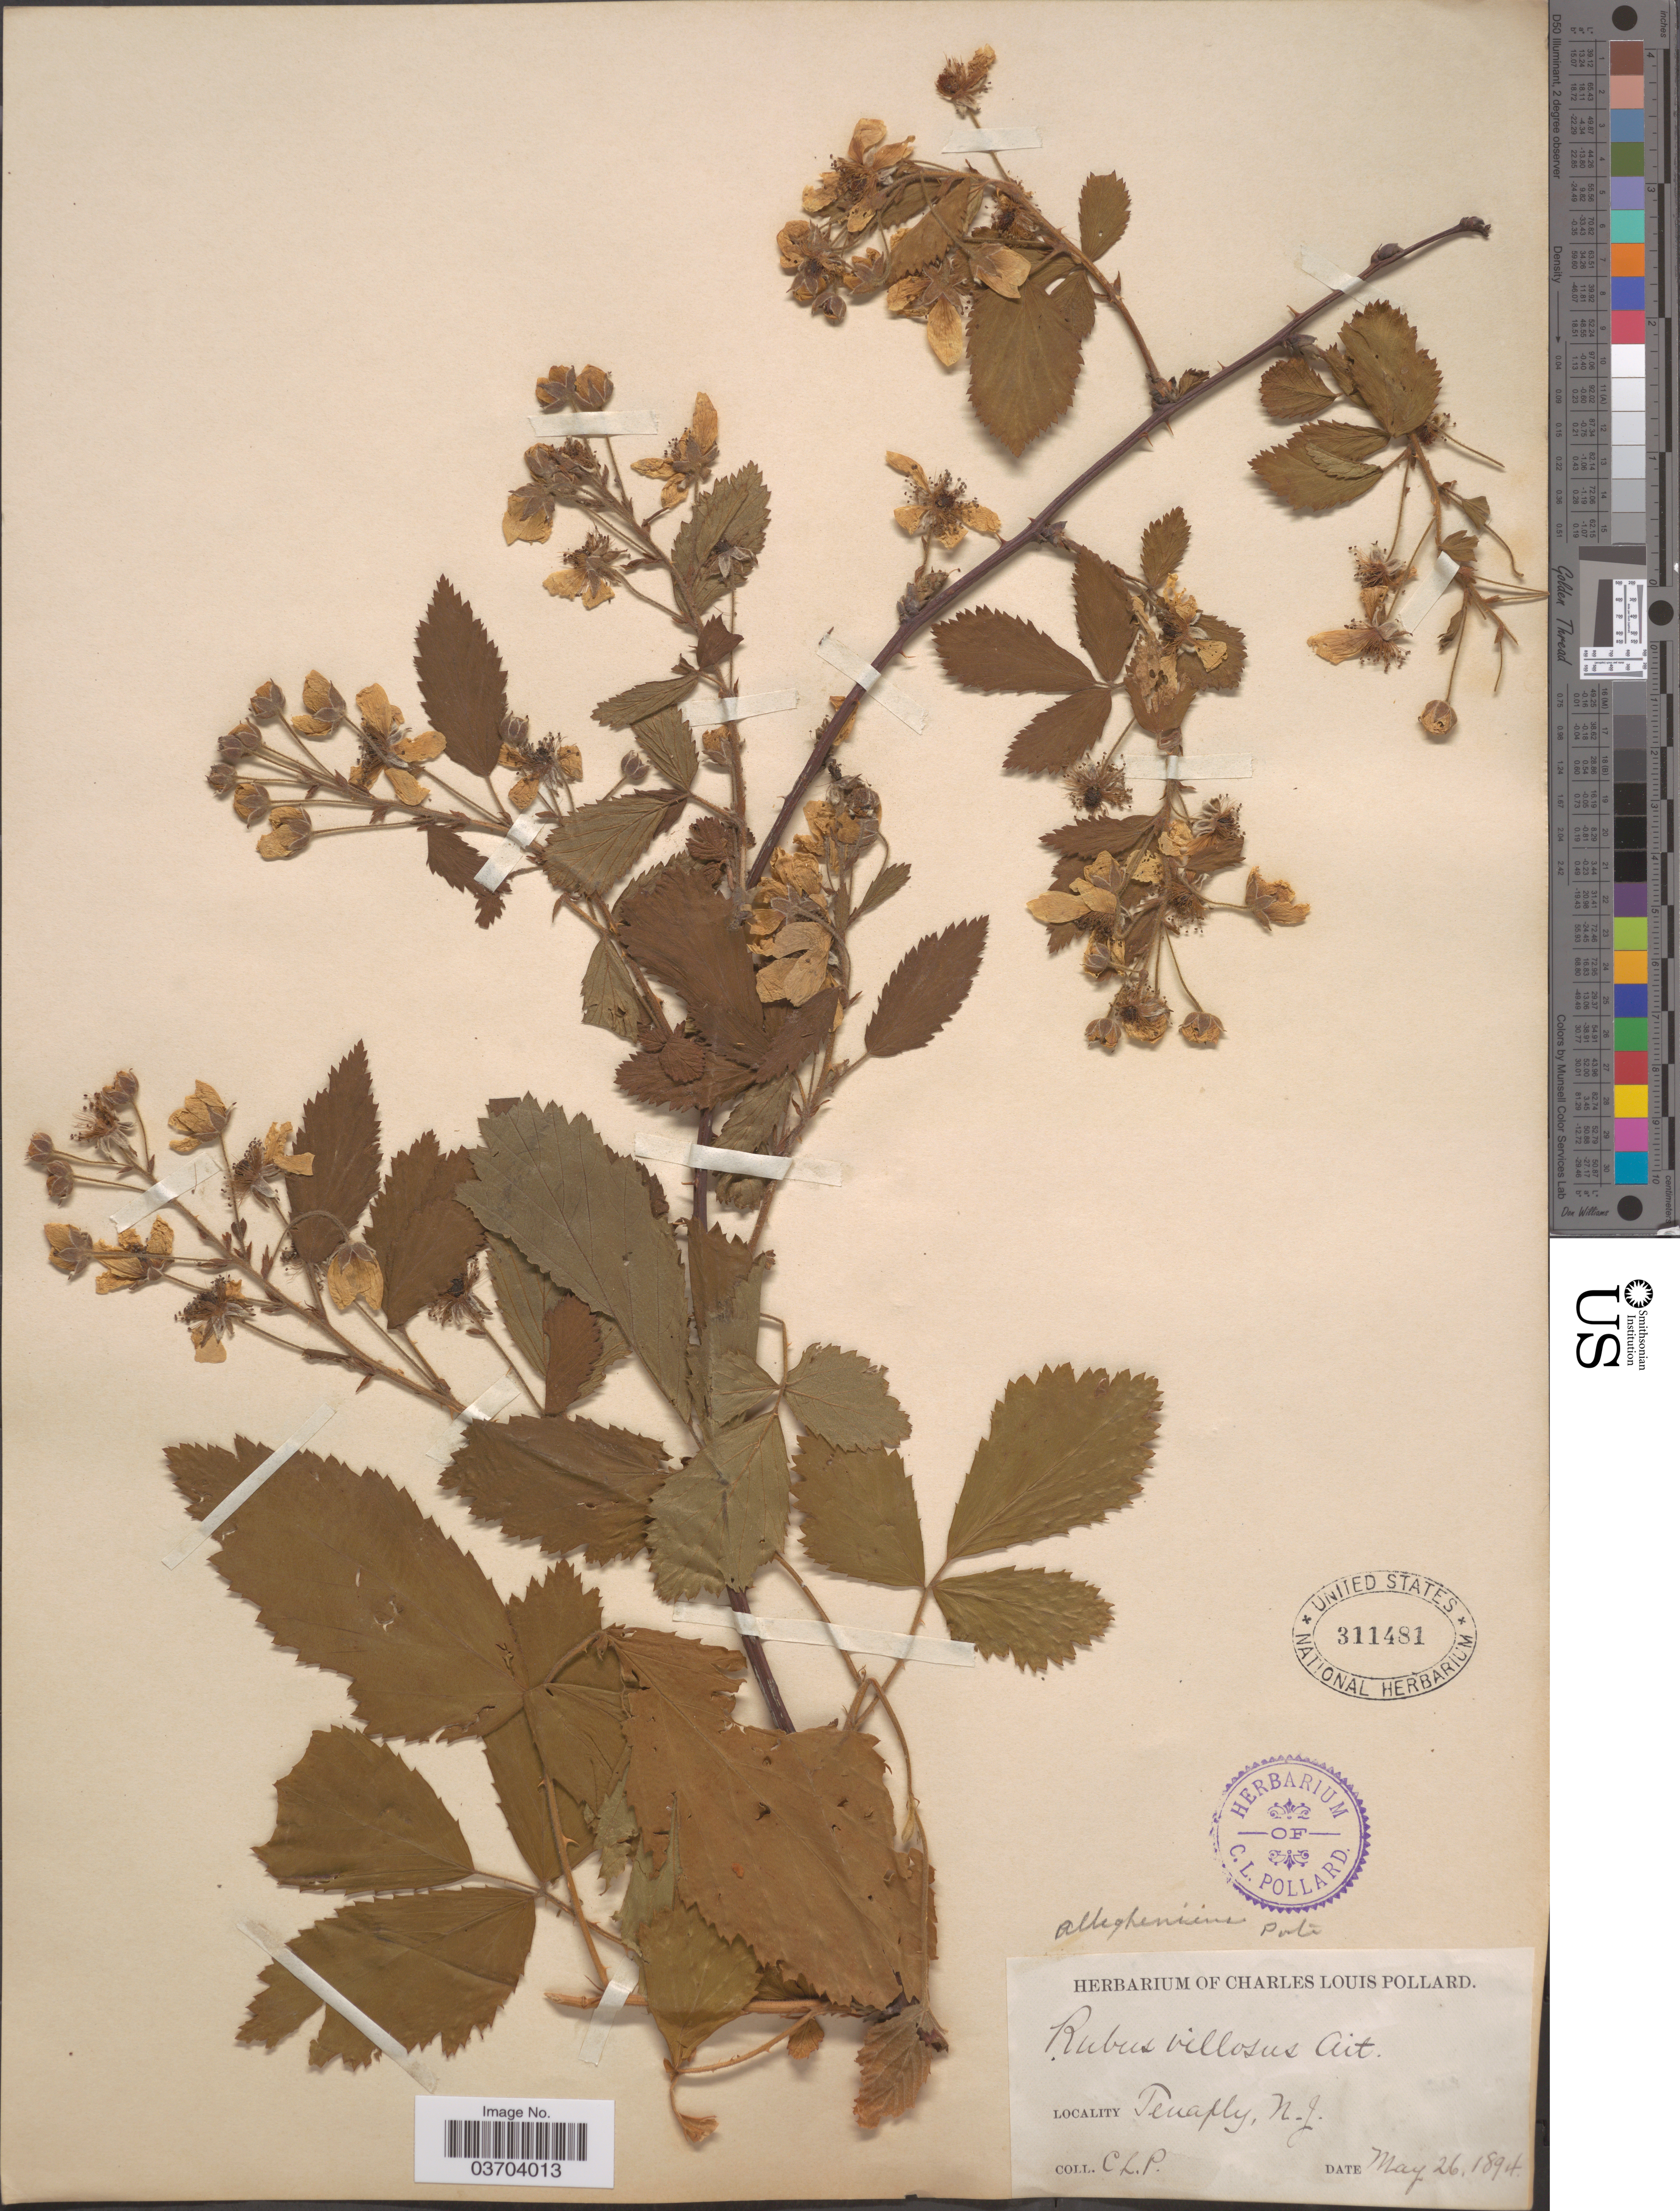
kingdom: Plantae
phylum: Tracheophyta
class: Magnoliopsida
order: Rosales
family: Rosaceae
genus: Rubus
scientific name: Rubus allegheniensis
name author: Porter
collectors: C. L. Pollard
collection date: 1894-05-26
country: United States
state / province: New Jersey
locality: Tenafly.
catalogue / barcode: US 311481